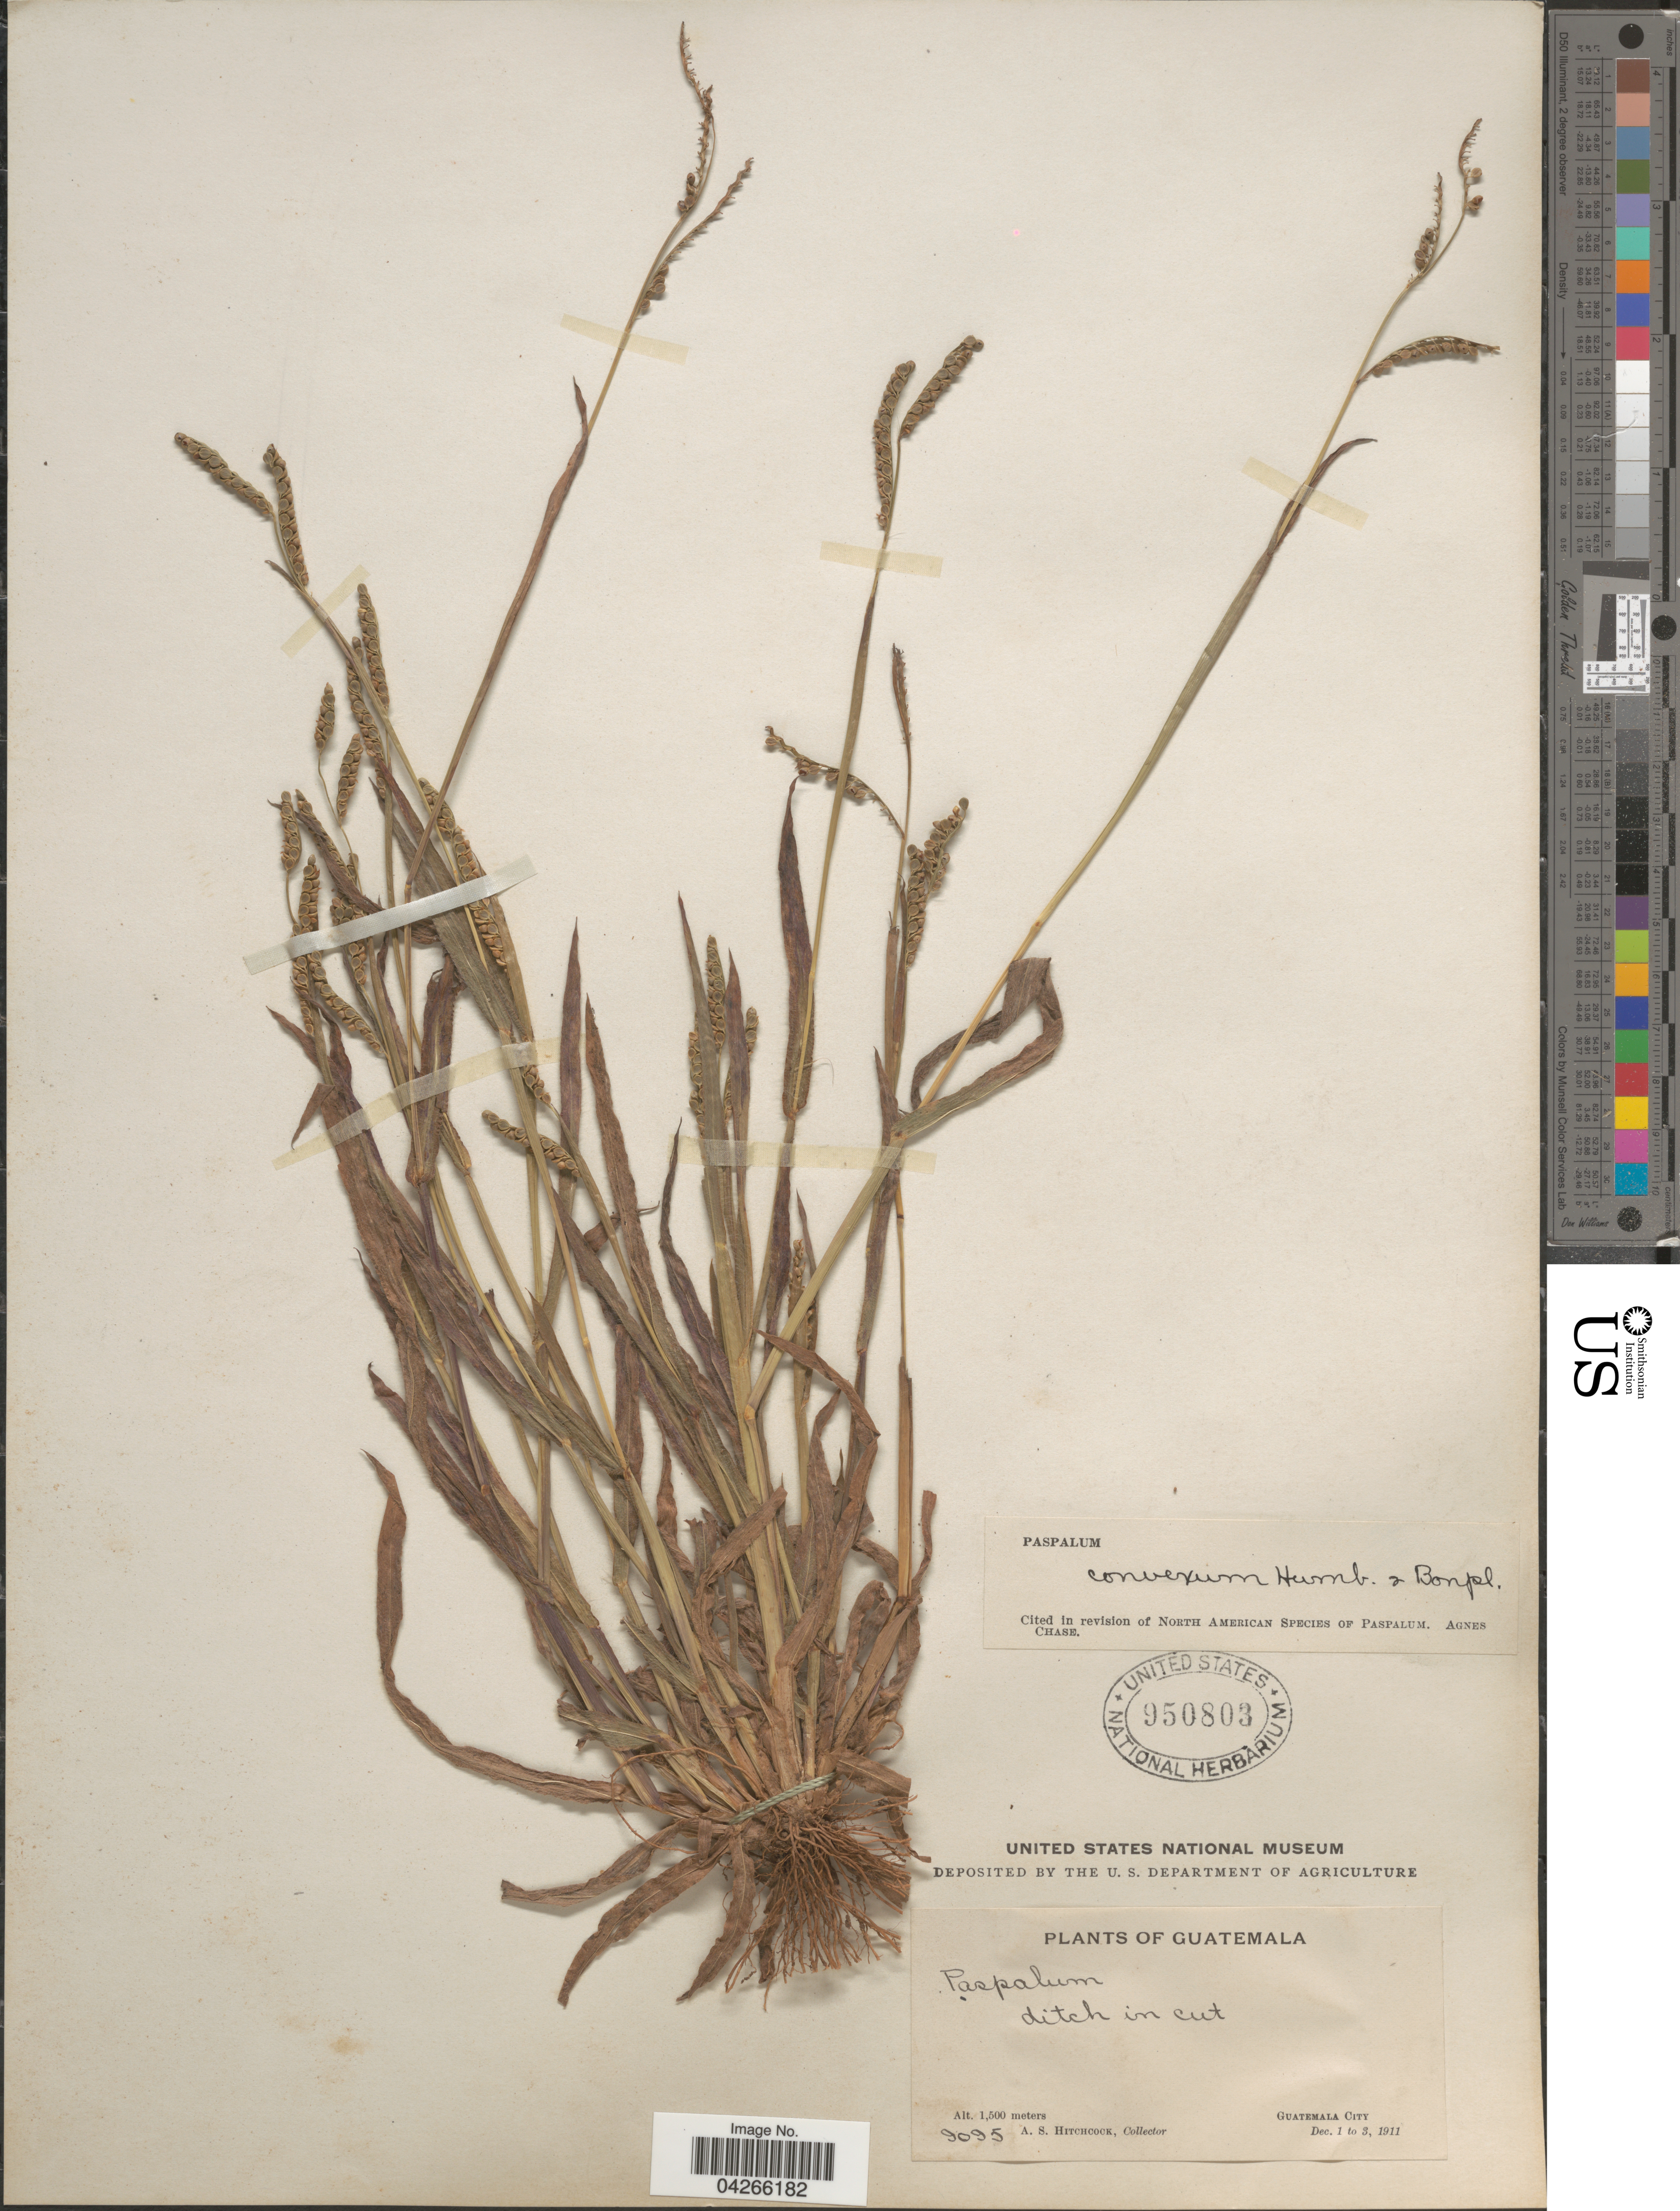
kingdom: Plantae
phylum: Tracheophyta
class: Liliopsida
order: Poales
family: Poaceae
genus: Paspalum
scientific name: Paspalum convexum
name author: Humb. & Bonpl. ex Flüggé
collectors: A. S. Hitchcock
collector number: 9095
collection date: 1911-12-01/1911-12-03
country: Guatemala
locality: Ditch in cut. Guatemala City.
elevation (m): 1500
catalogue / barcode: US 950803